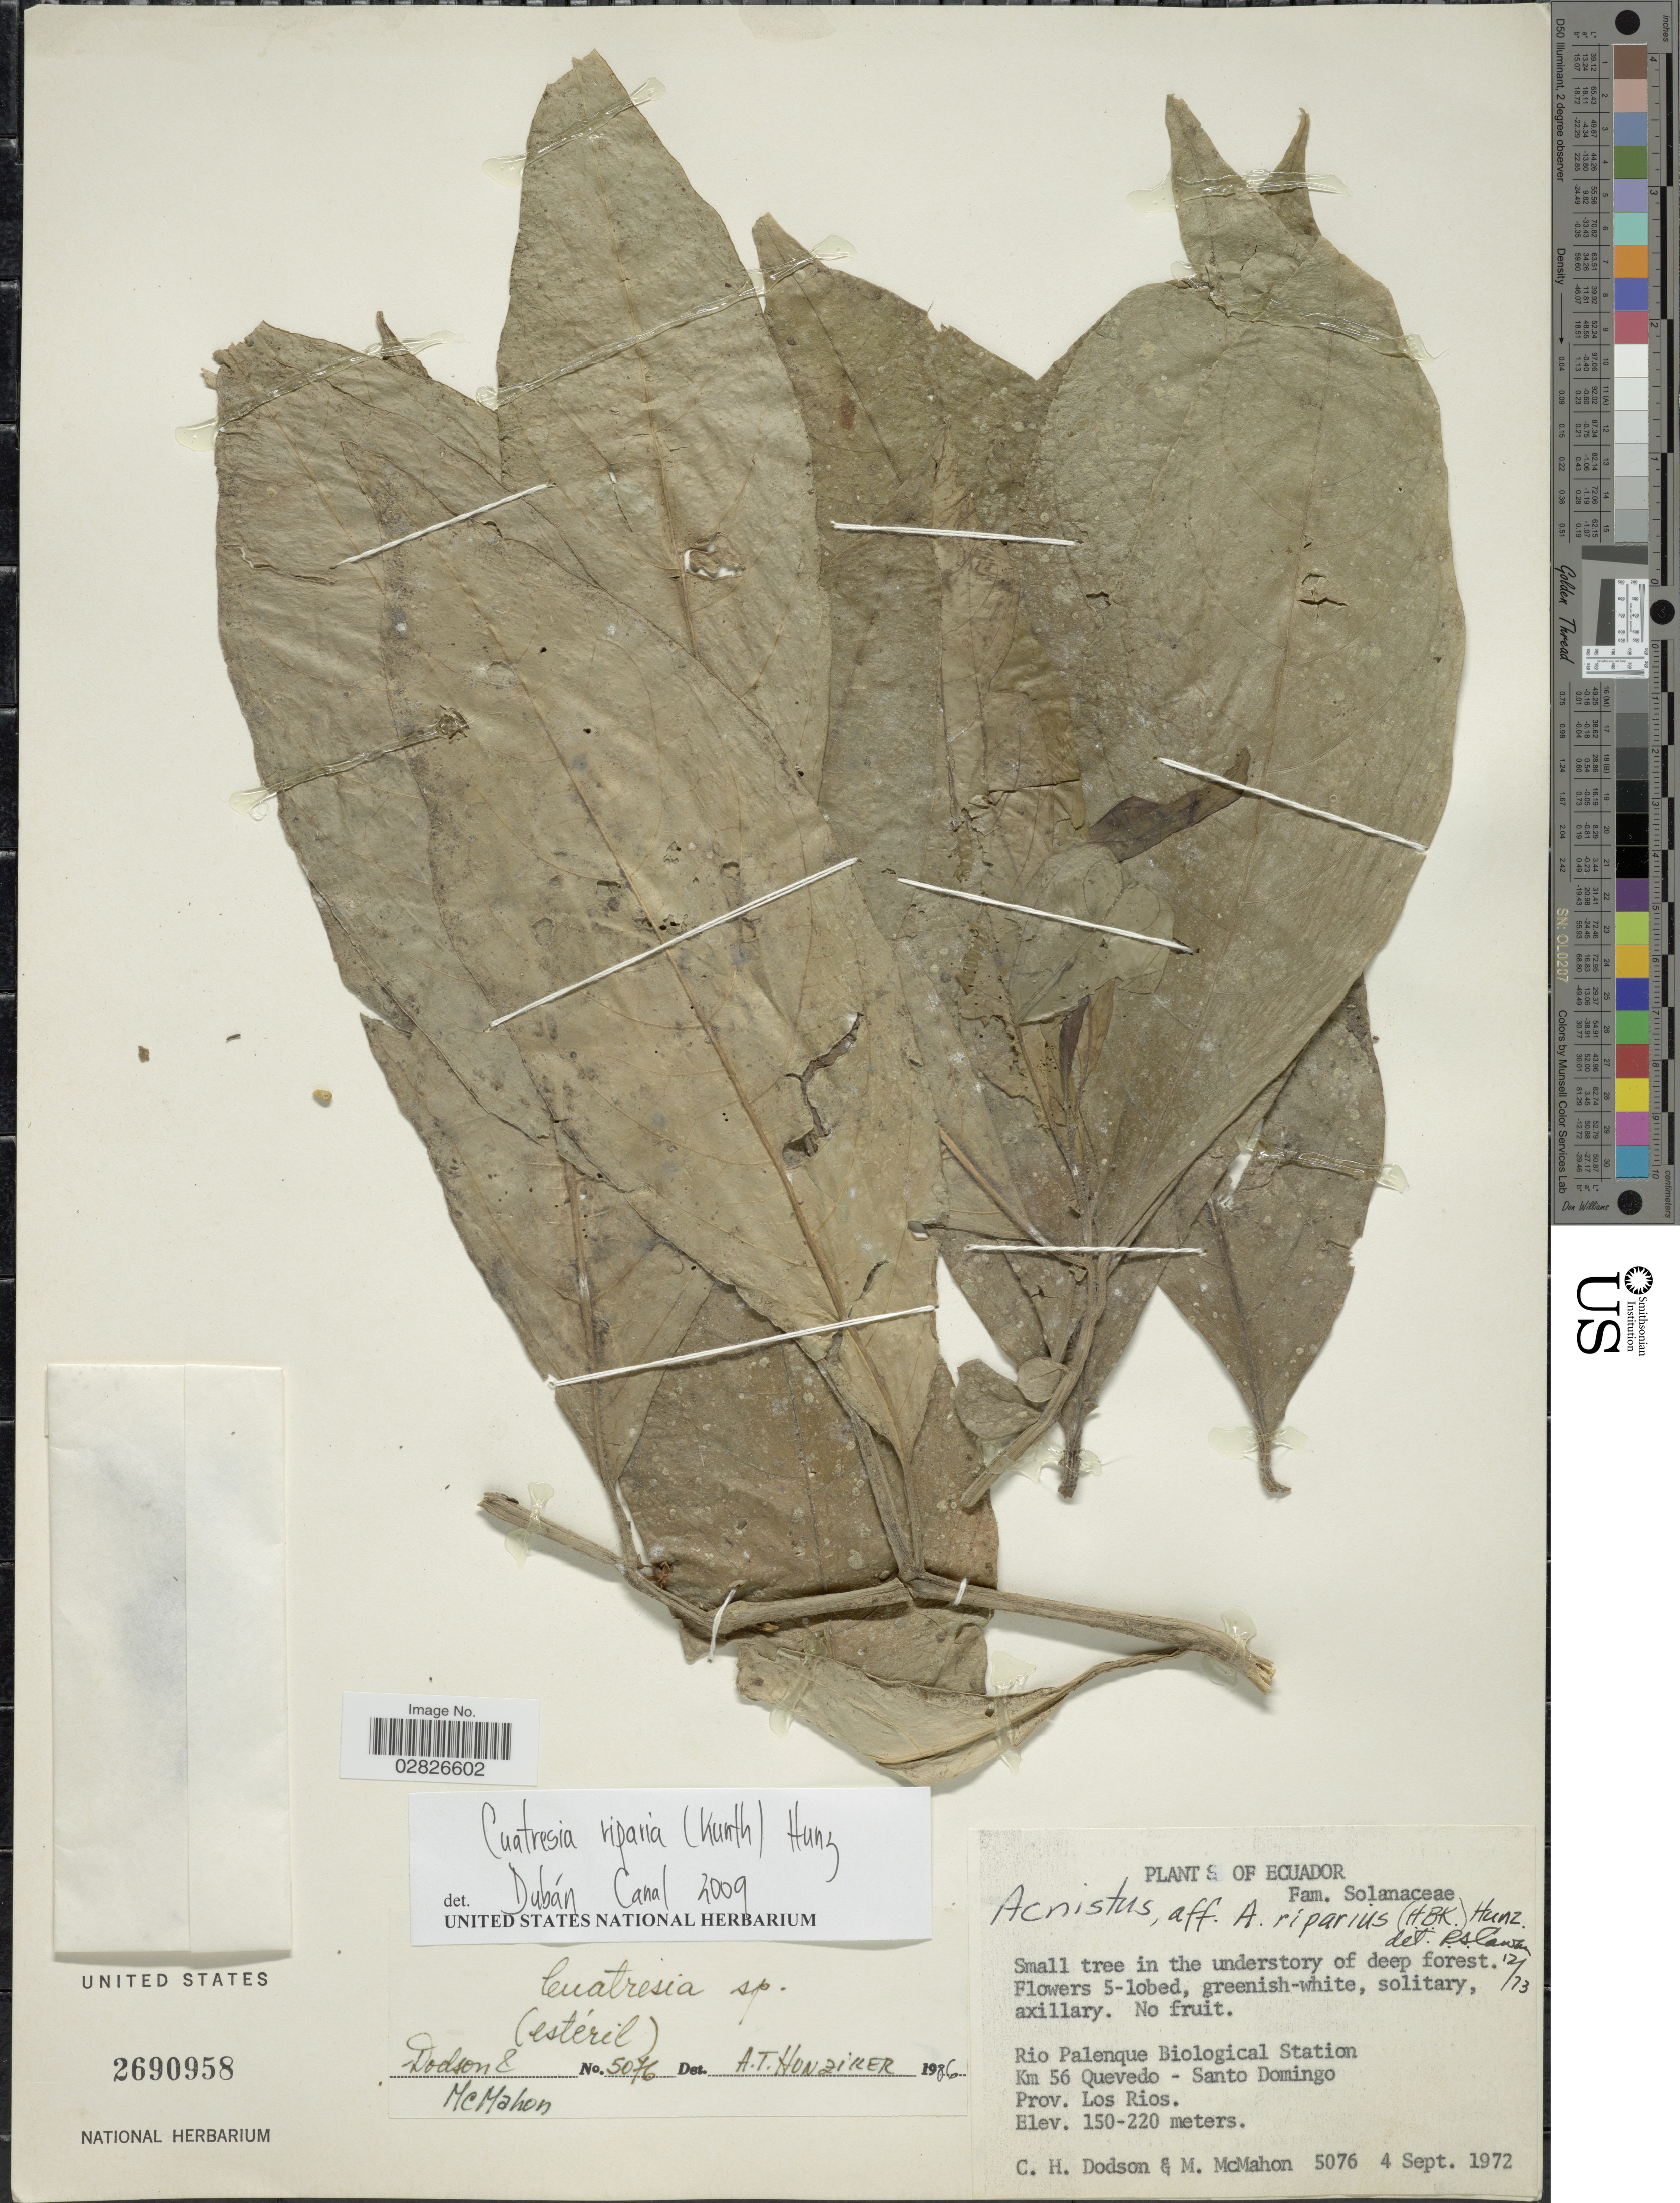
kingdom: Plantae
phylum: Tracheophyta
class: Magnoliopsida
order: Solanales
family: Solanaceae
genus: Cuatresia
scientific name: Cuatresia riparia var. riparia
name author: (Kunth) Hunz.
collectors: C. H. Dodson & M. McMahon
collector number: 5076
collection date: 1972-09-04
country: Ecuador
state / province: Los Ríos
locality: Rio Palenque Biological Station, Km 56 Quevedo - Santo Domingo, Prov. Los Rios.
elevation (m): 150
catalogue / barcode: US 2690958